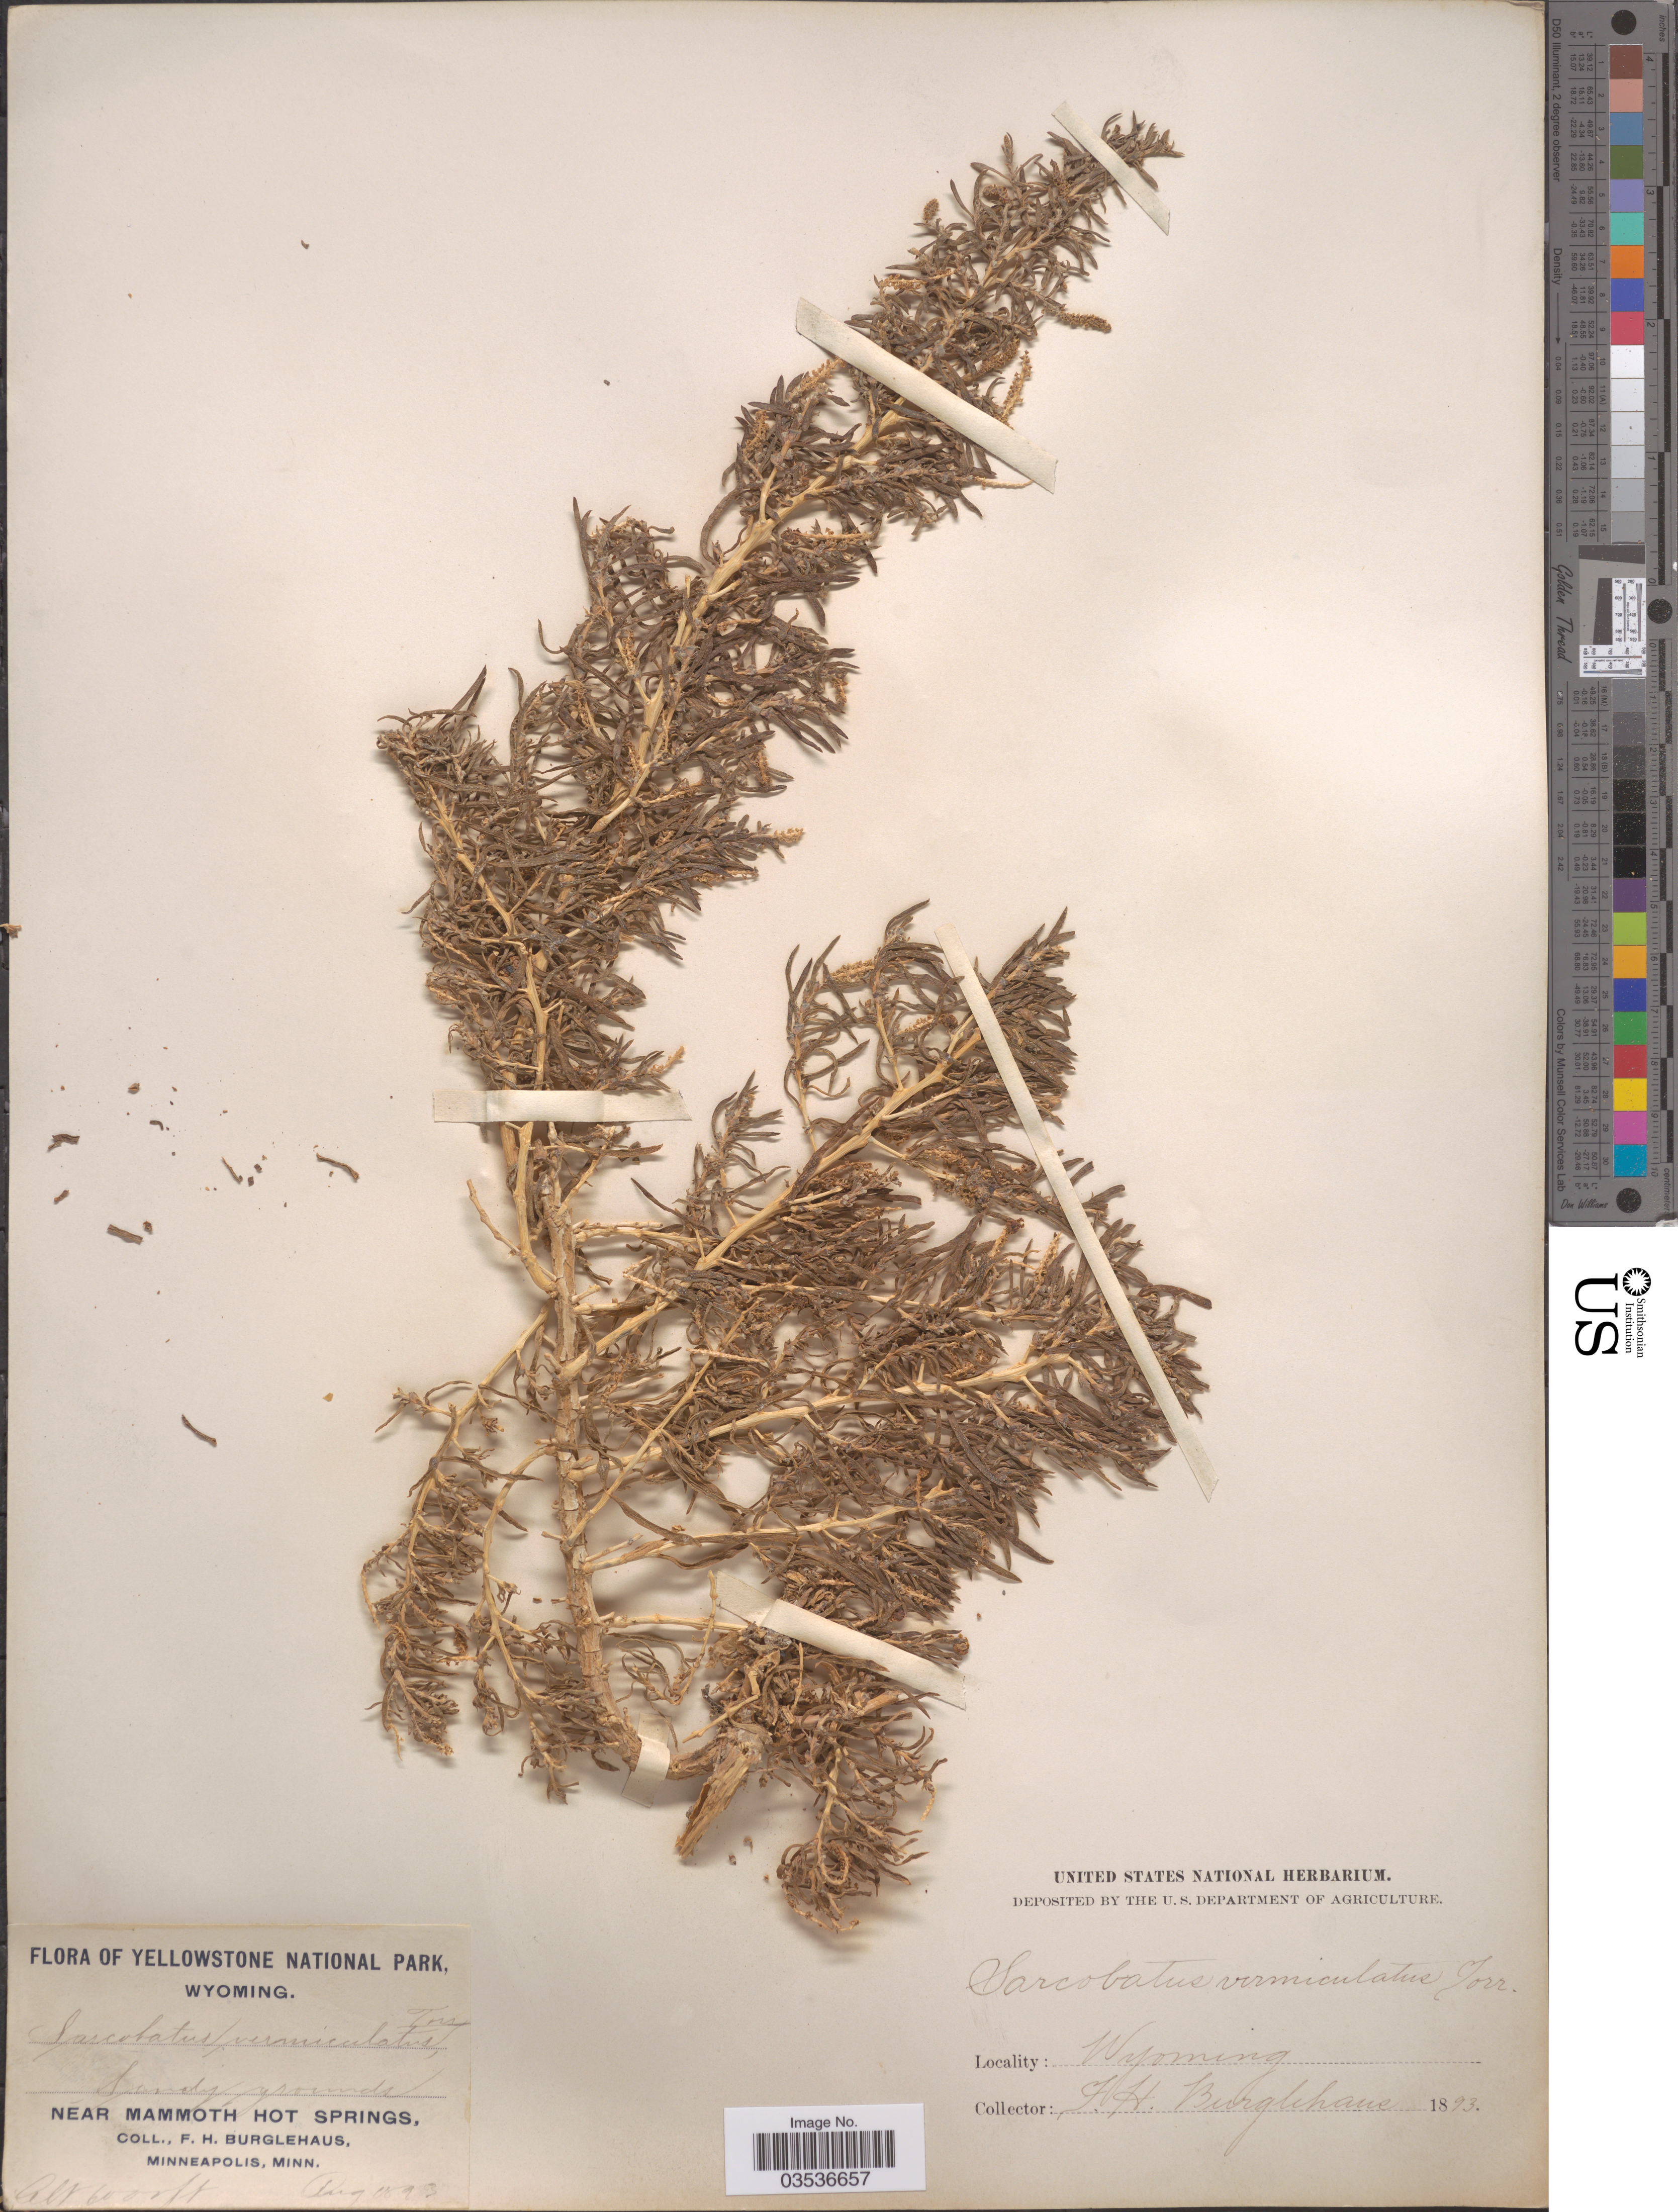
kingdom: Plantae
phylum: Tracheophyta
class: Magnoliopsida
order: Caryophyllales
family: Sarcobataceae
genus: Sarcobatus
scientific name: Sarcobatus vermiculatus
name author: (Hook.) Torr.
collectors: F. Burglehaus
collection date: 1893-08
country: United States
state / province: Wyoming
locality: Yellowstone National Park. Near Mammoth Hot Springs.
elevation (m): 1829